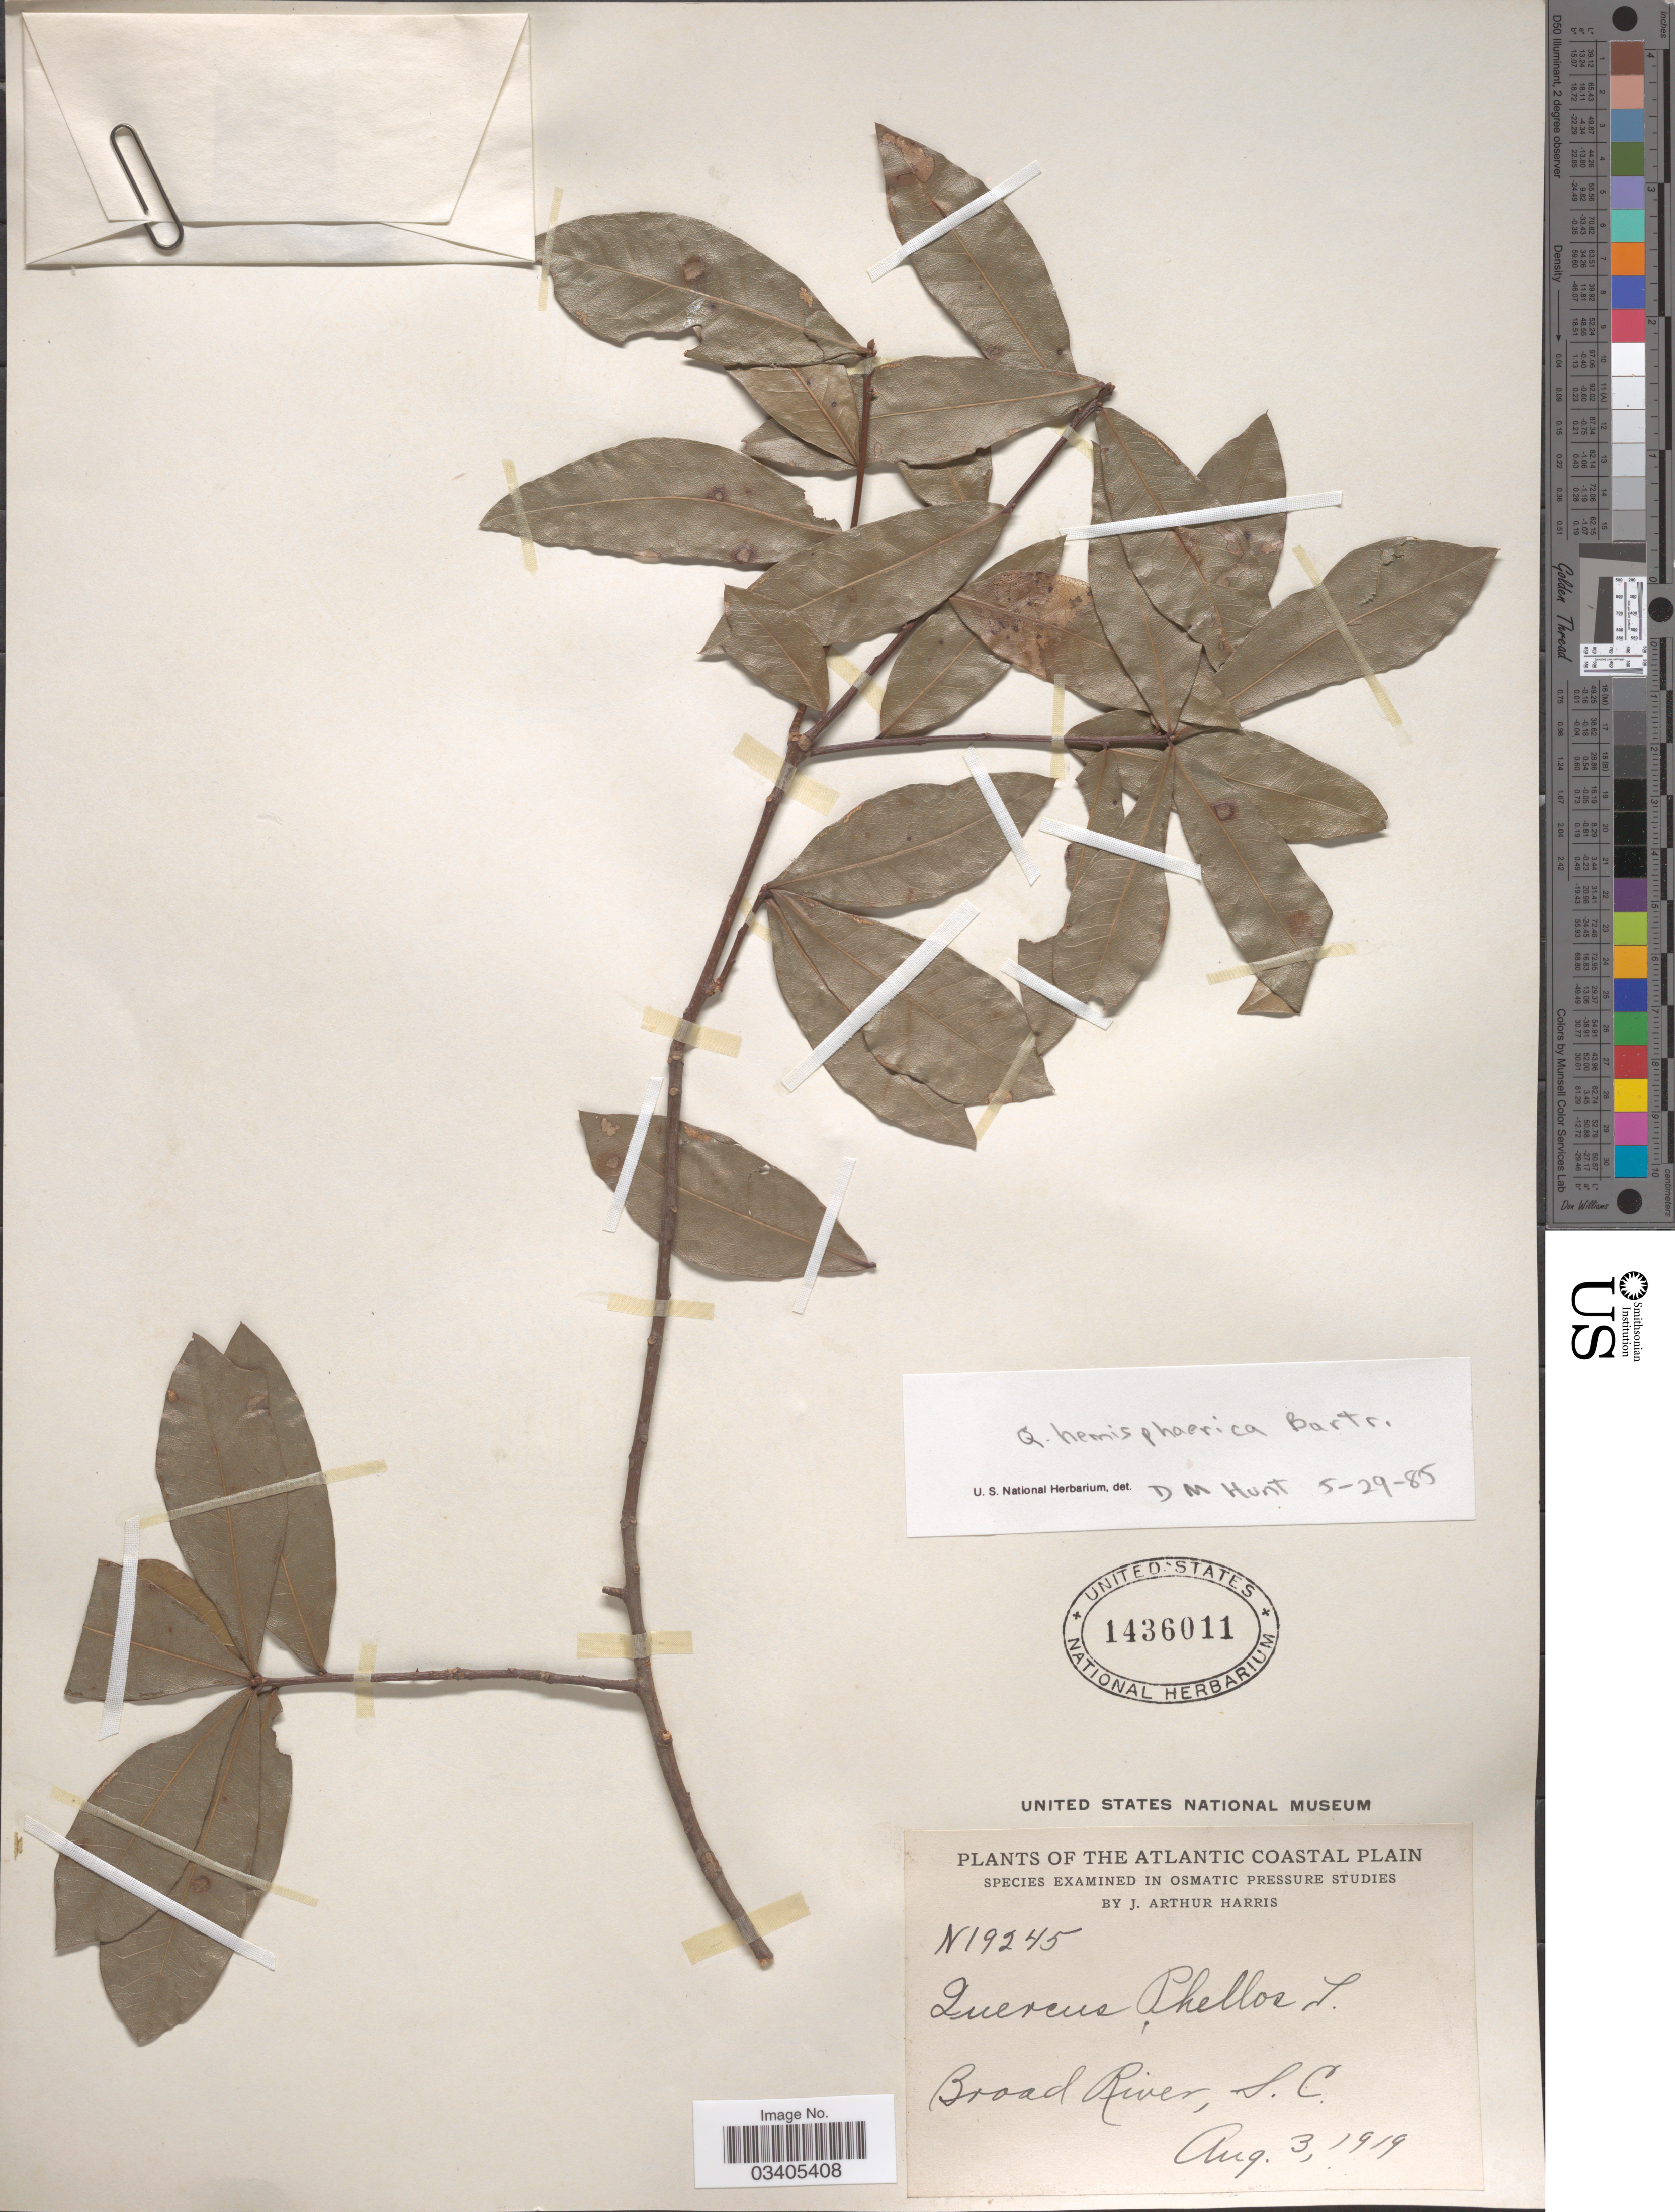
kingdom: Plantae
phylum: Tracheophyta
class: Magnoliopsida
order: Fagales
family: Fagaceae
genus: Quercus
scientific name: Quercus hemisphaerica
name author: W. Bartram ex Willd.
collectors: J. A. Harris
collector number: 19245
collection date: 1919-08-03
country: United States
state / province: South Carolina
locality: The Atlantic Coastal Plain. Broad River.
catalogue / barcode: US 1436011